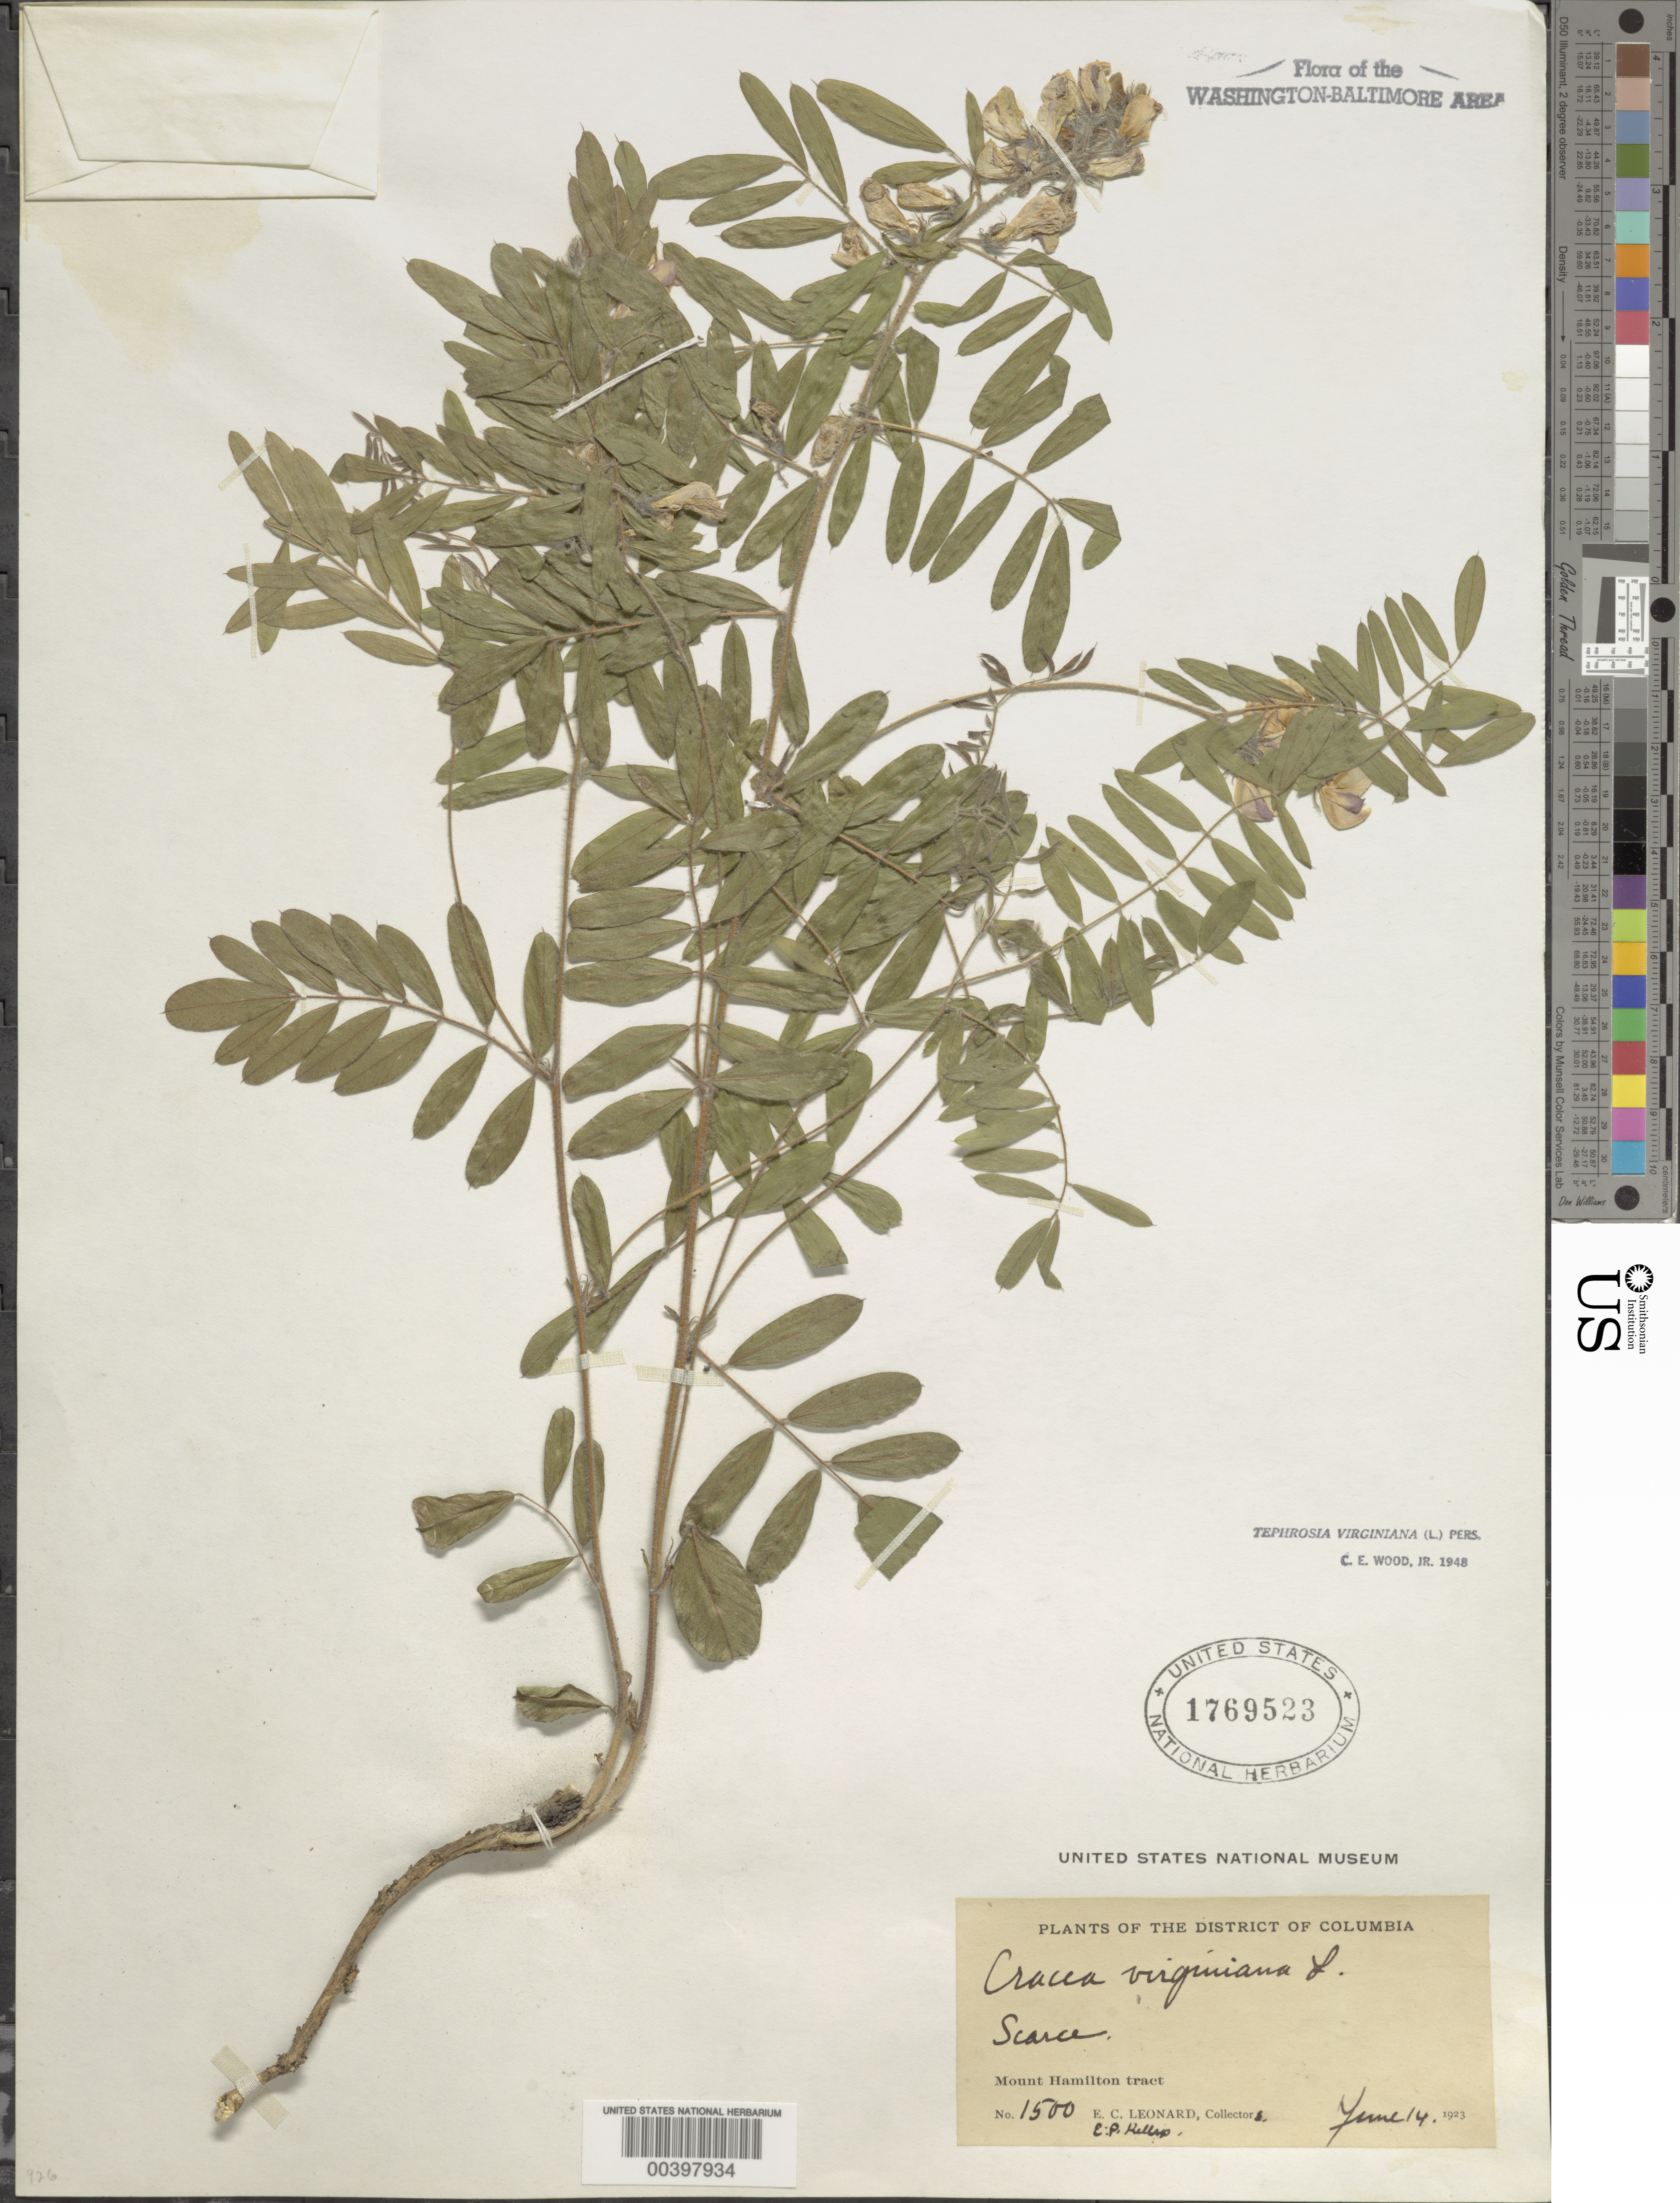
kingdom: Plantae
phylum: Tracheophyta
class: Magnoliopsida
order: Fabales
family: Fabaceae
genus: Tephrosia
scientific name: Tephrosia virginiana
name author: (L.) Pers.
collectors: E. C. Leonard & E. P. Killip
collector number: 1500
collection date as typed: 14 Jun 1923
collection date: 1923-06-14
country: United States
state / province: District of Columbia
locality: Mount Hamilton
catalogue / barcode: US 1769523